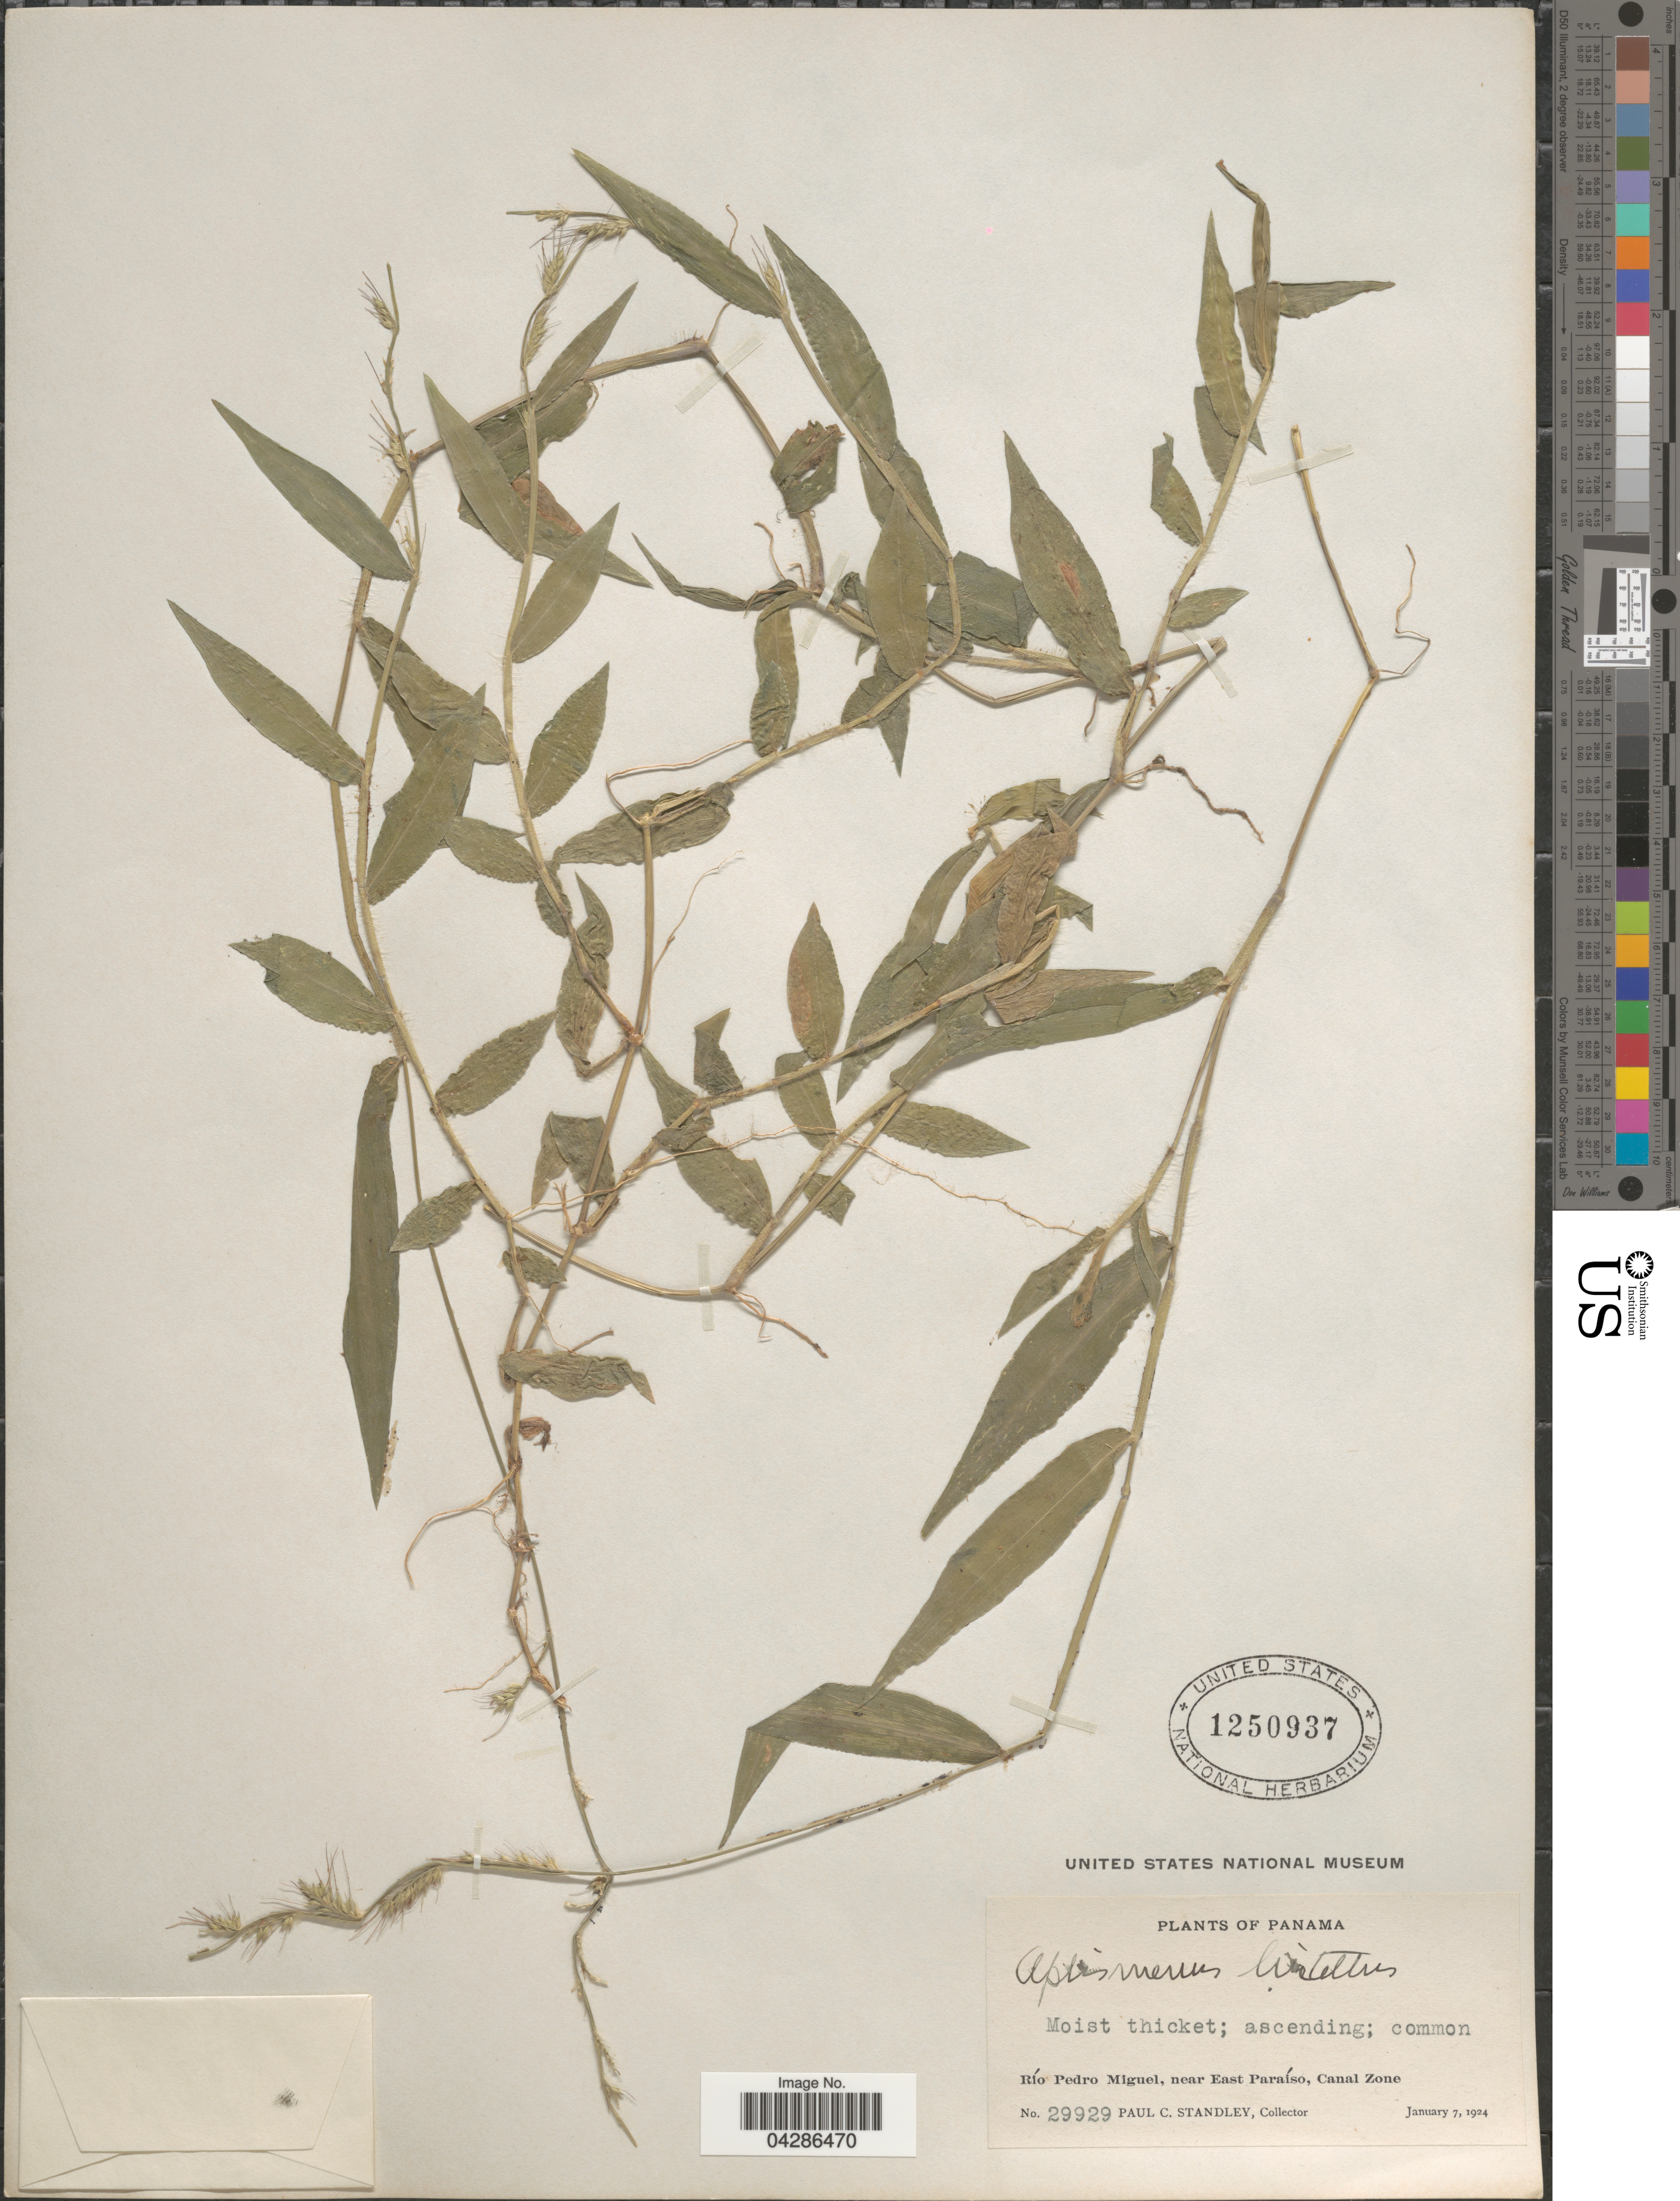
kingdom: Plantae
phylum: Tracheophyta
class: Liliopsida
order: Poales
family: Poaceae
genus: Oplismenus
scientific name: Oplismenus hirtellus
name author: (L.) P. Beauv.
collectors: P. C. Standley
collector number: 29929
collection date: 1924-01-07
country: Panama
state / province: Colón / Panamá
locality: Río Pedro Miguel, near East Paraíso, Canal Zone.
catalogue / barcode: US 1250937